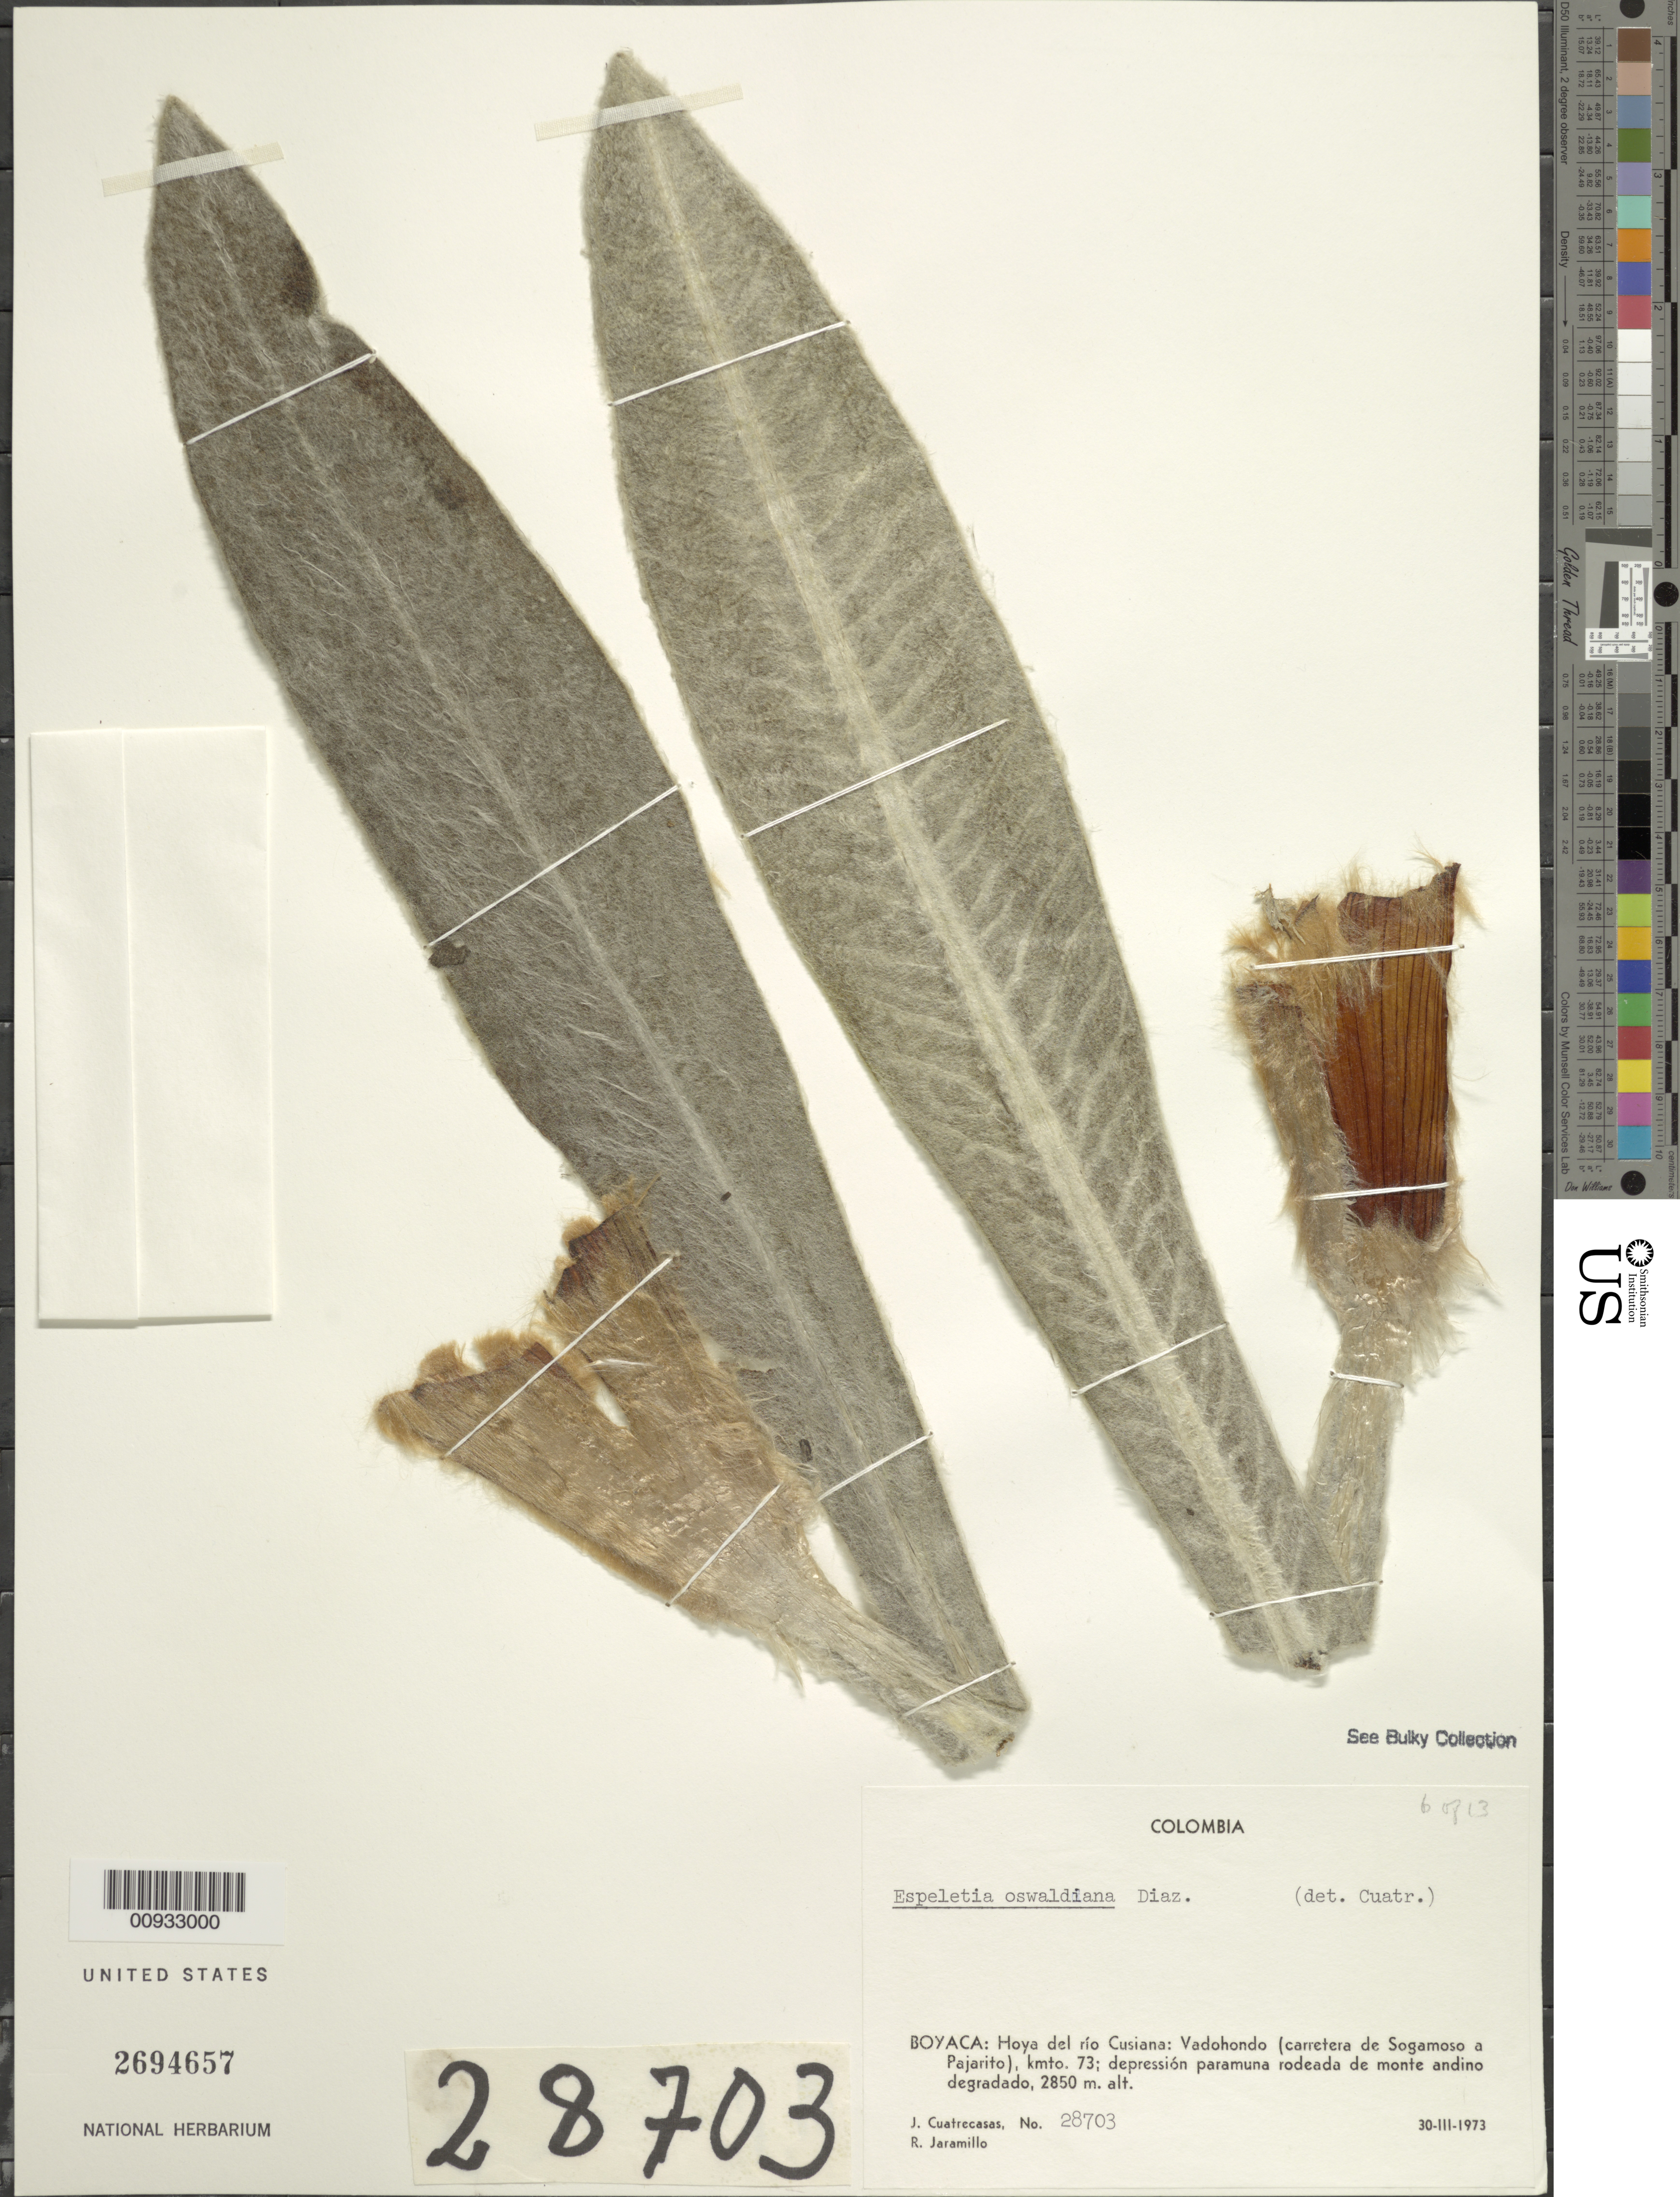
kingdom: Plantae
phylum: Tracheophyta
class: Magnoliopsida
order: Asterales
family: Asteraceae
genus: Espeletia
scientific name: Espeletia oswaldiana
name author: S. Díaz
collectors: J. Cuatrecasas & R. Jaramillo M.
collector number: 28703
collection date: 1973-03-30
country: Colombia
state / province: Boyacá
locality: Hoya del rio Cusiana, Vadohondo (carretera de Sogamoso a Pajarito), kmto. 73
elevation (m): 2850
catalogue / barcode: US 2694657